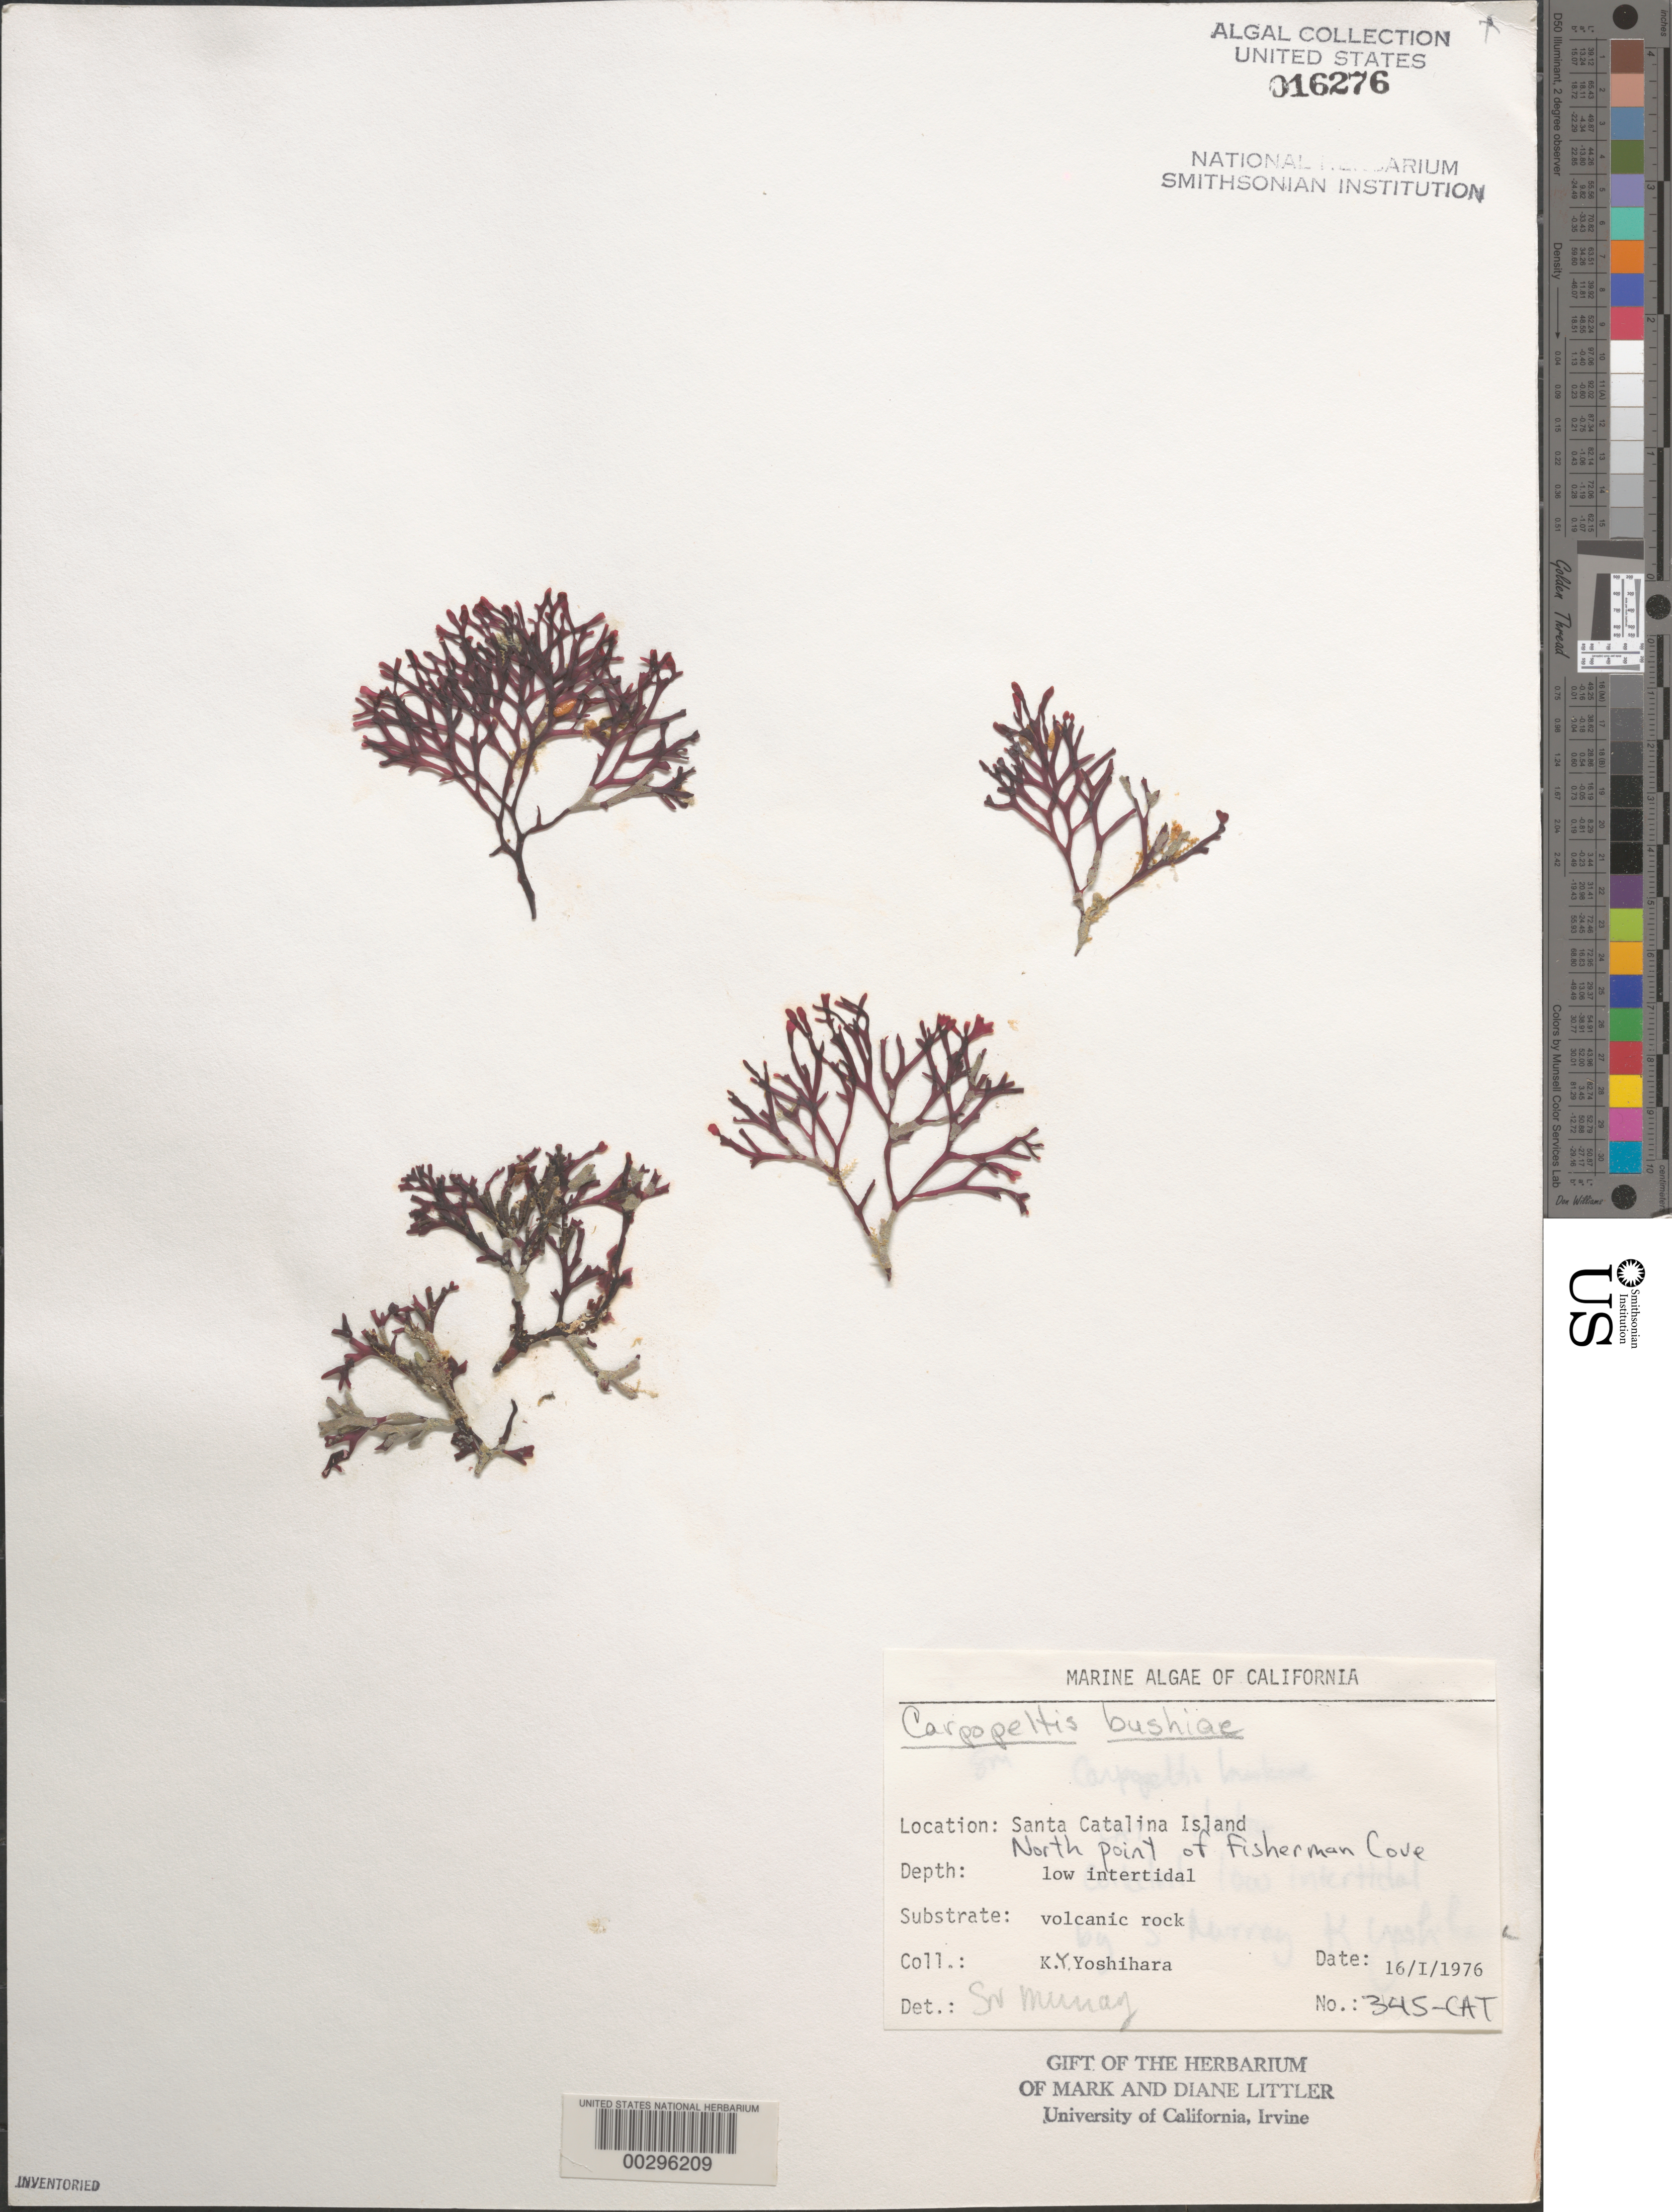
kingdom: Plantae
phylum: Rhodophyta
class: Florideophyceae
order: Halymeniales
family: Halymeniaceae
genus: Carpopeltis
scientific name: Carpopeltis bushiae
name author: (Farl.) Kylin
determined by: Murray, S. N.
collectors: K. Yoshihara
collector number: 345-cat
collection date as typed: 16 Jan 1976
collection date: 1976-01-16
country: United States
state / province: California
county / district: Los Angeles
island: Santa Catalina Island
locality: Fishermen Cove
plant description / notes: BLM-SOCALBIGHT Rocky Intertidal Survey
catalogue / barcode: US 16276